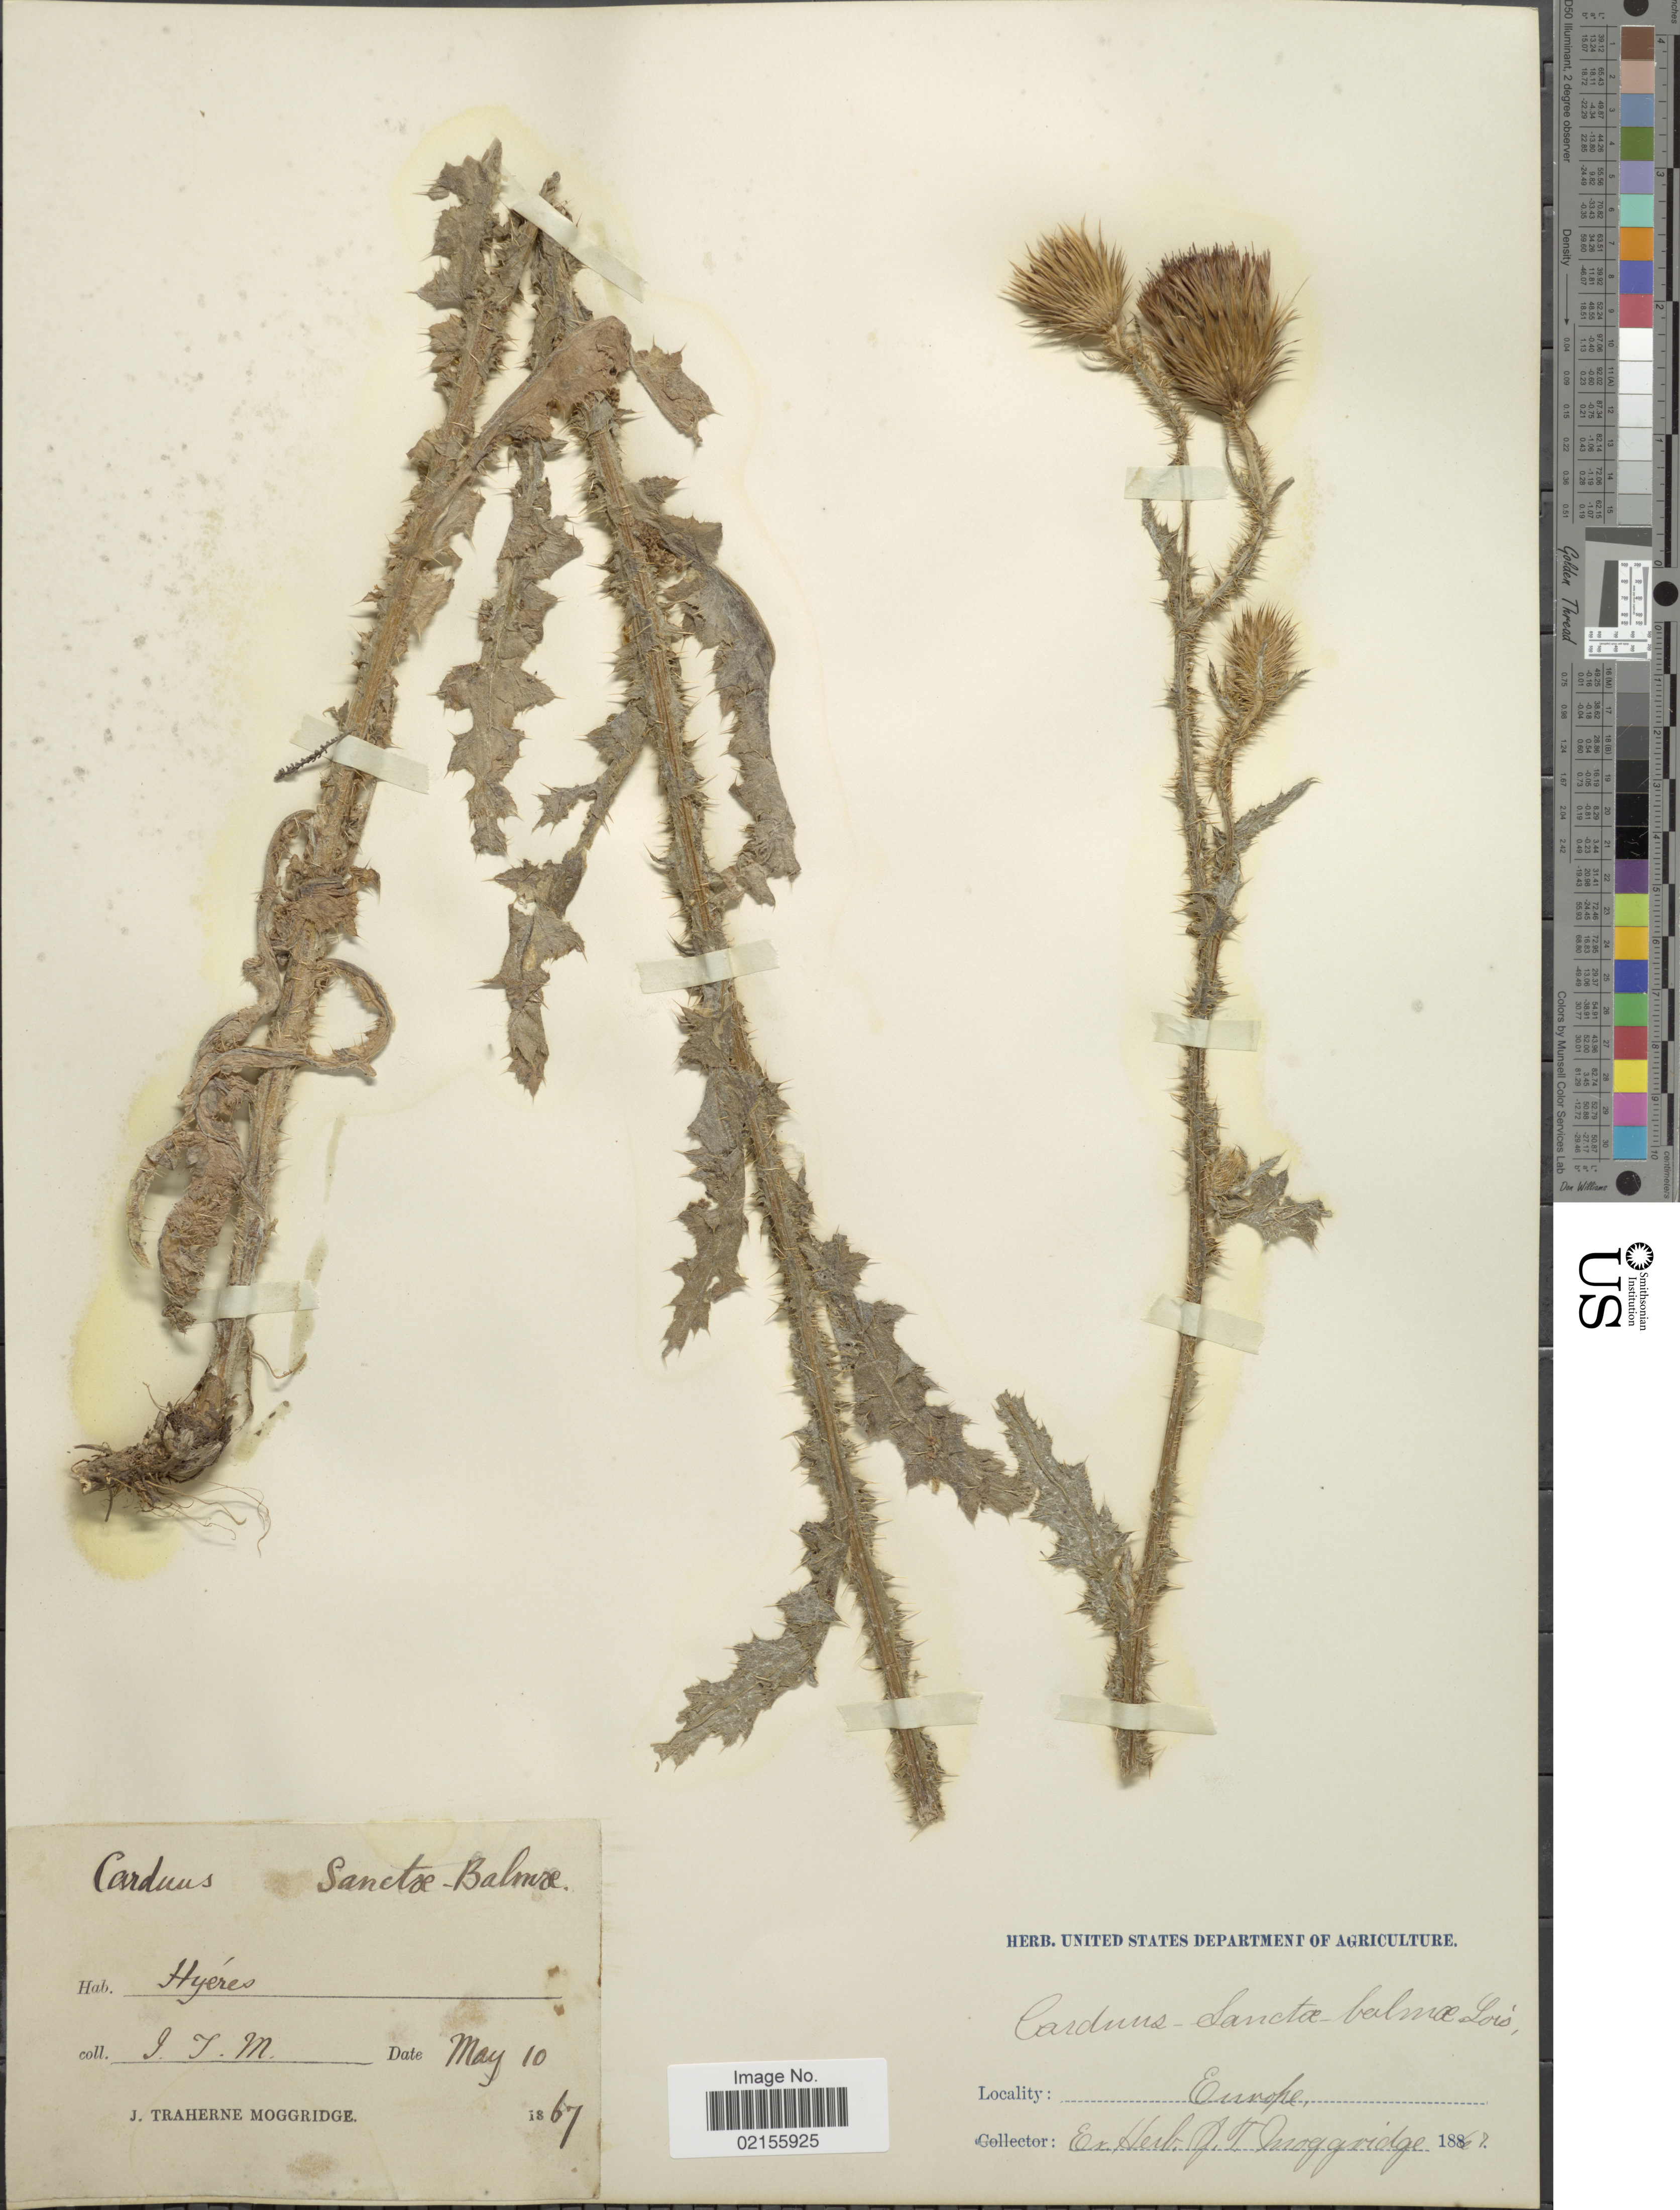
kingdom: Plantae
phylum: Tracheophyta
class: Magnoliopsida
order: Asterales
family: Asteraceae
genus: Carduus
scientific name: Carduus litigiosus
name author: Nocca & Balb.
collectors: J. T. Moggridge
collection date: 1867-05-10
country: France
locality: Hyéres, Europe